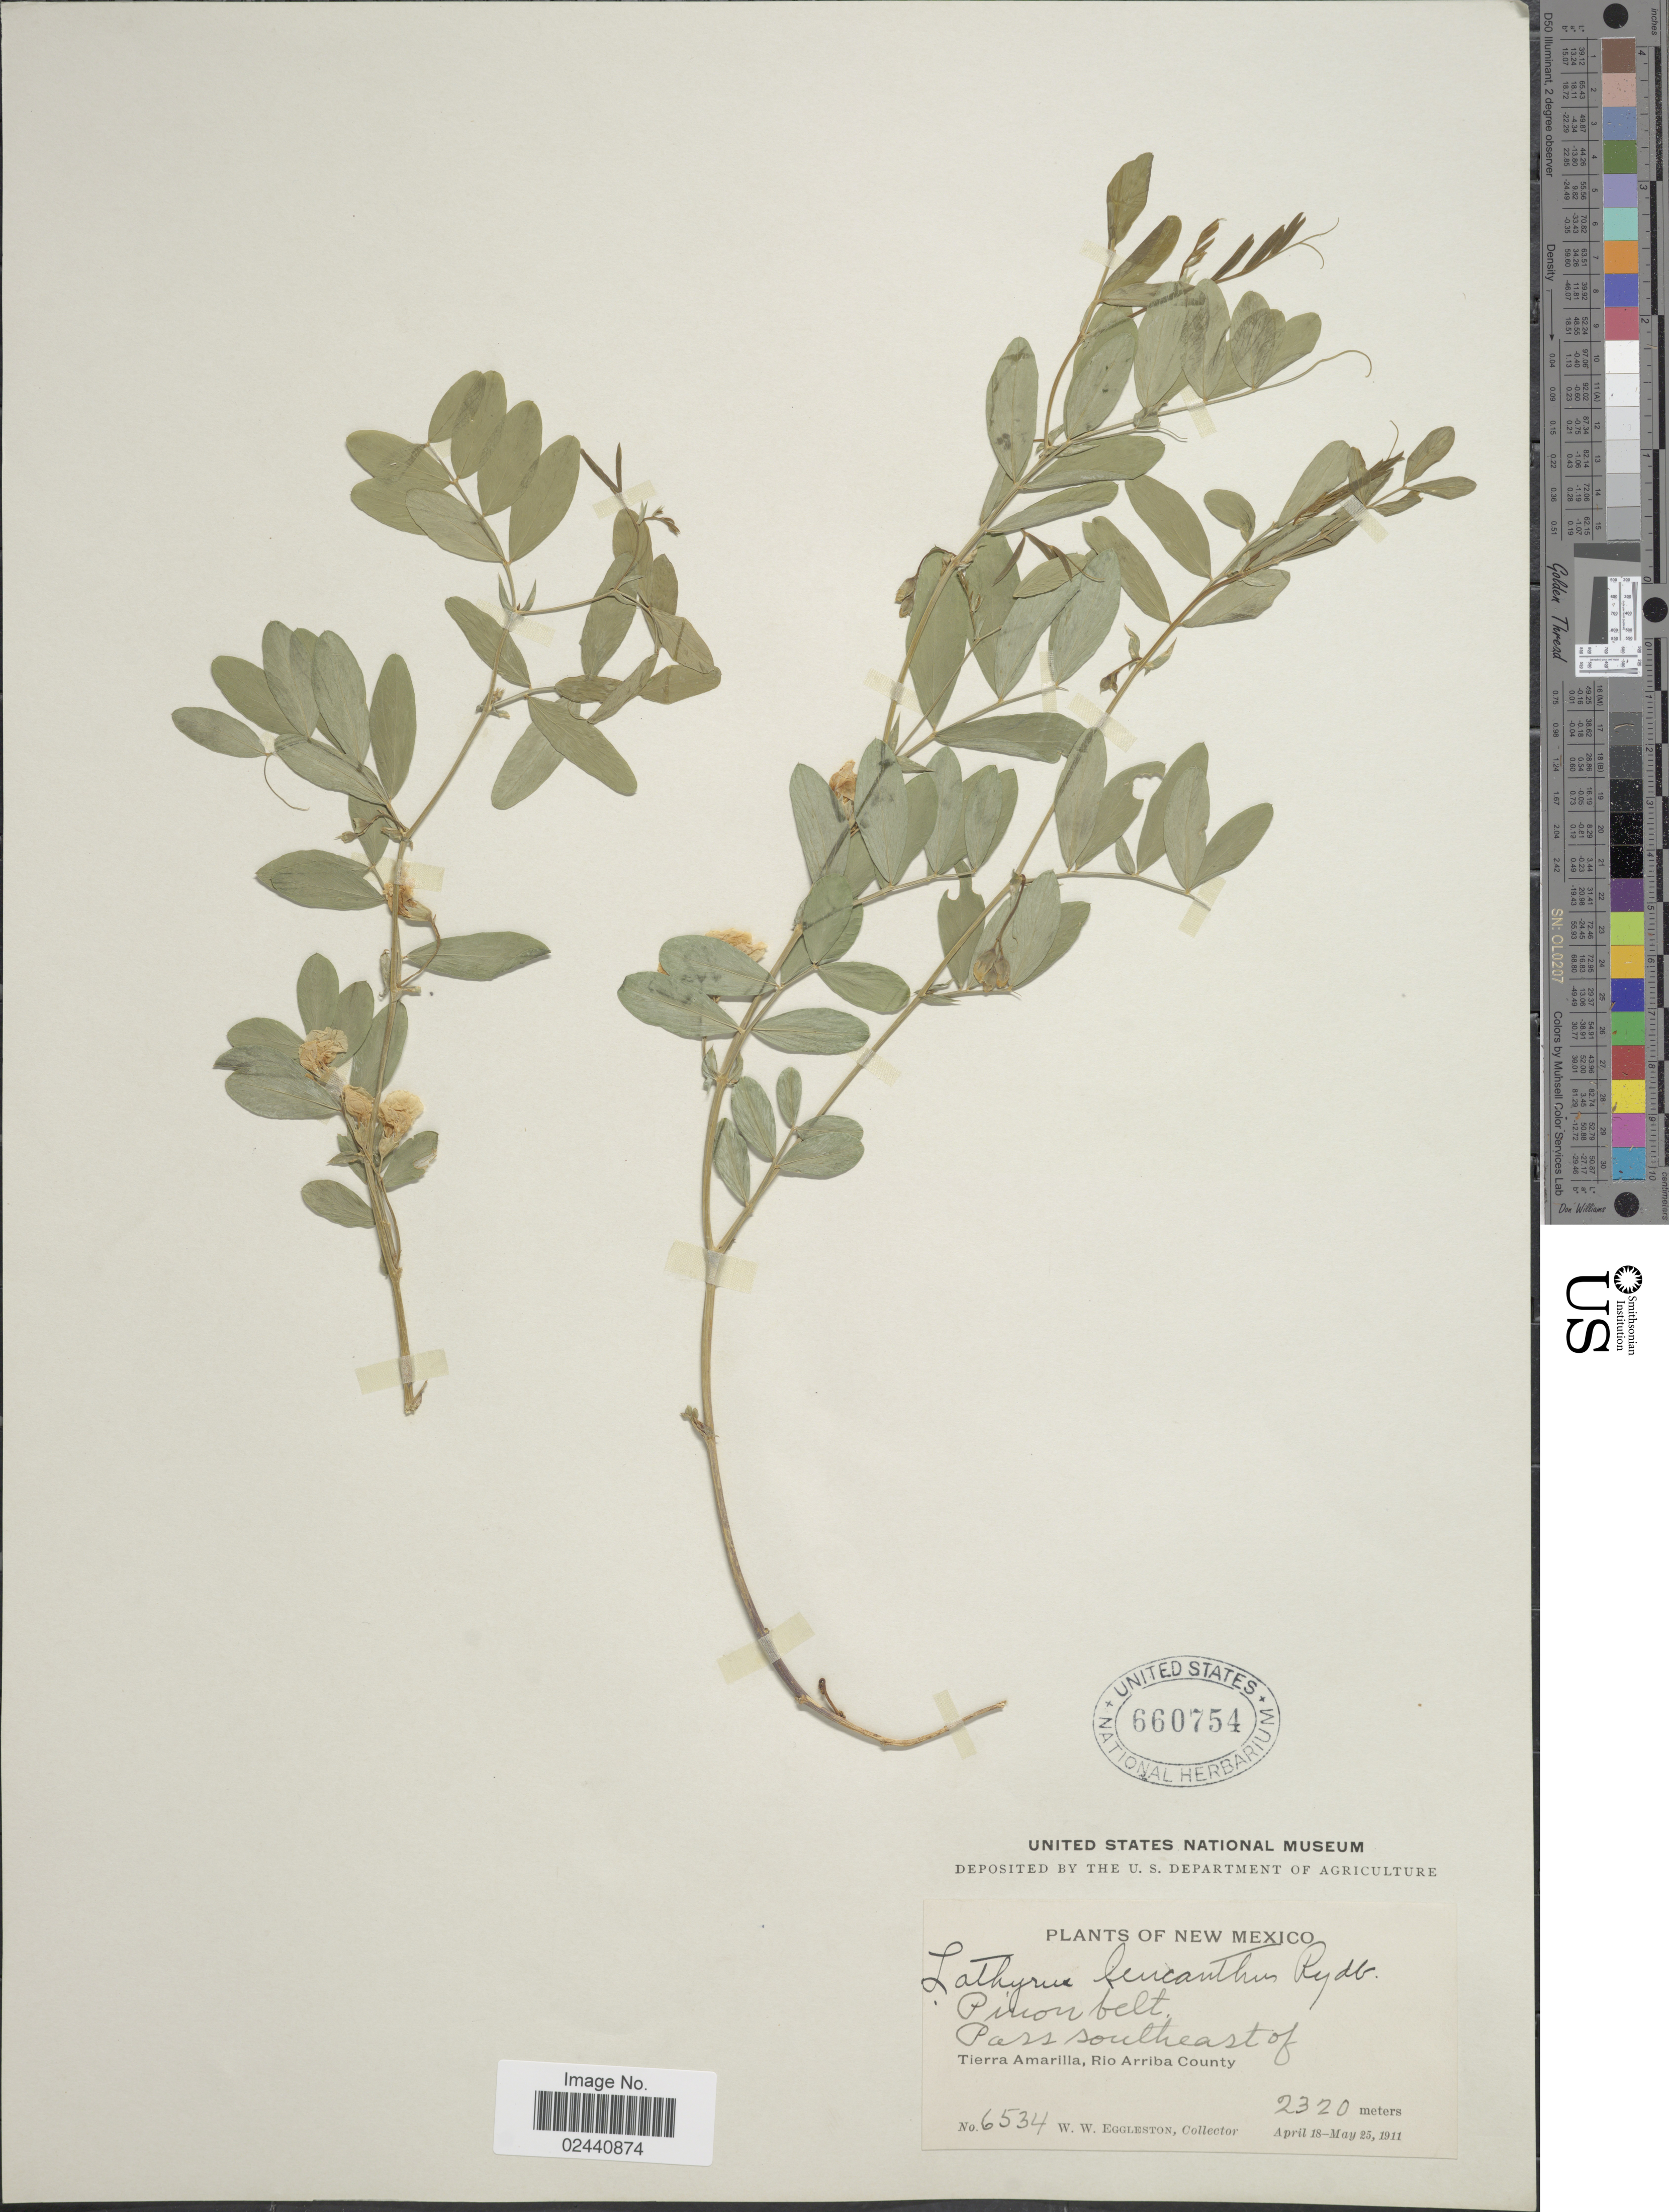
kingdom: Plantae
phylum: Tracheophyta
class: Magnoliopsida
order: Fabales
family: Fabaceae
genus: Lathyrus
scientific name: Lathyrus leucanthus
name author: Rydb.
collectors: W. W. Eggleston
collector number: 6534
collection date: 1911-04-18/1911-05-25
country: United States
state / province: New Mexico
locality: Pincon belt, Pass Southeast of Tierra Amarilla, Rio Arriba County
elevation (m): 2320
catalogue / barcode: US 660754